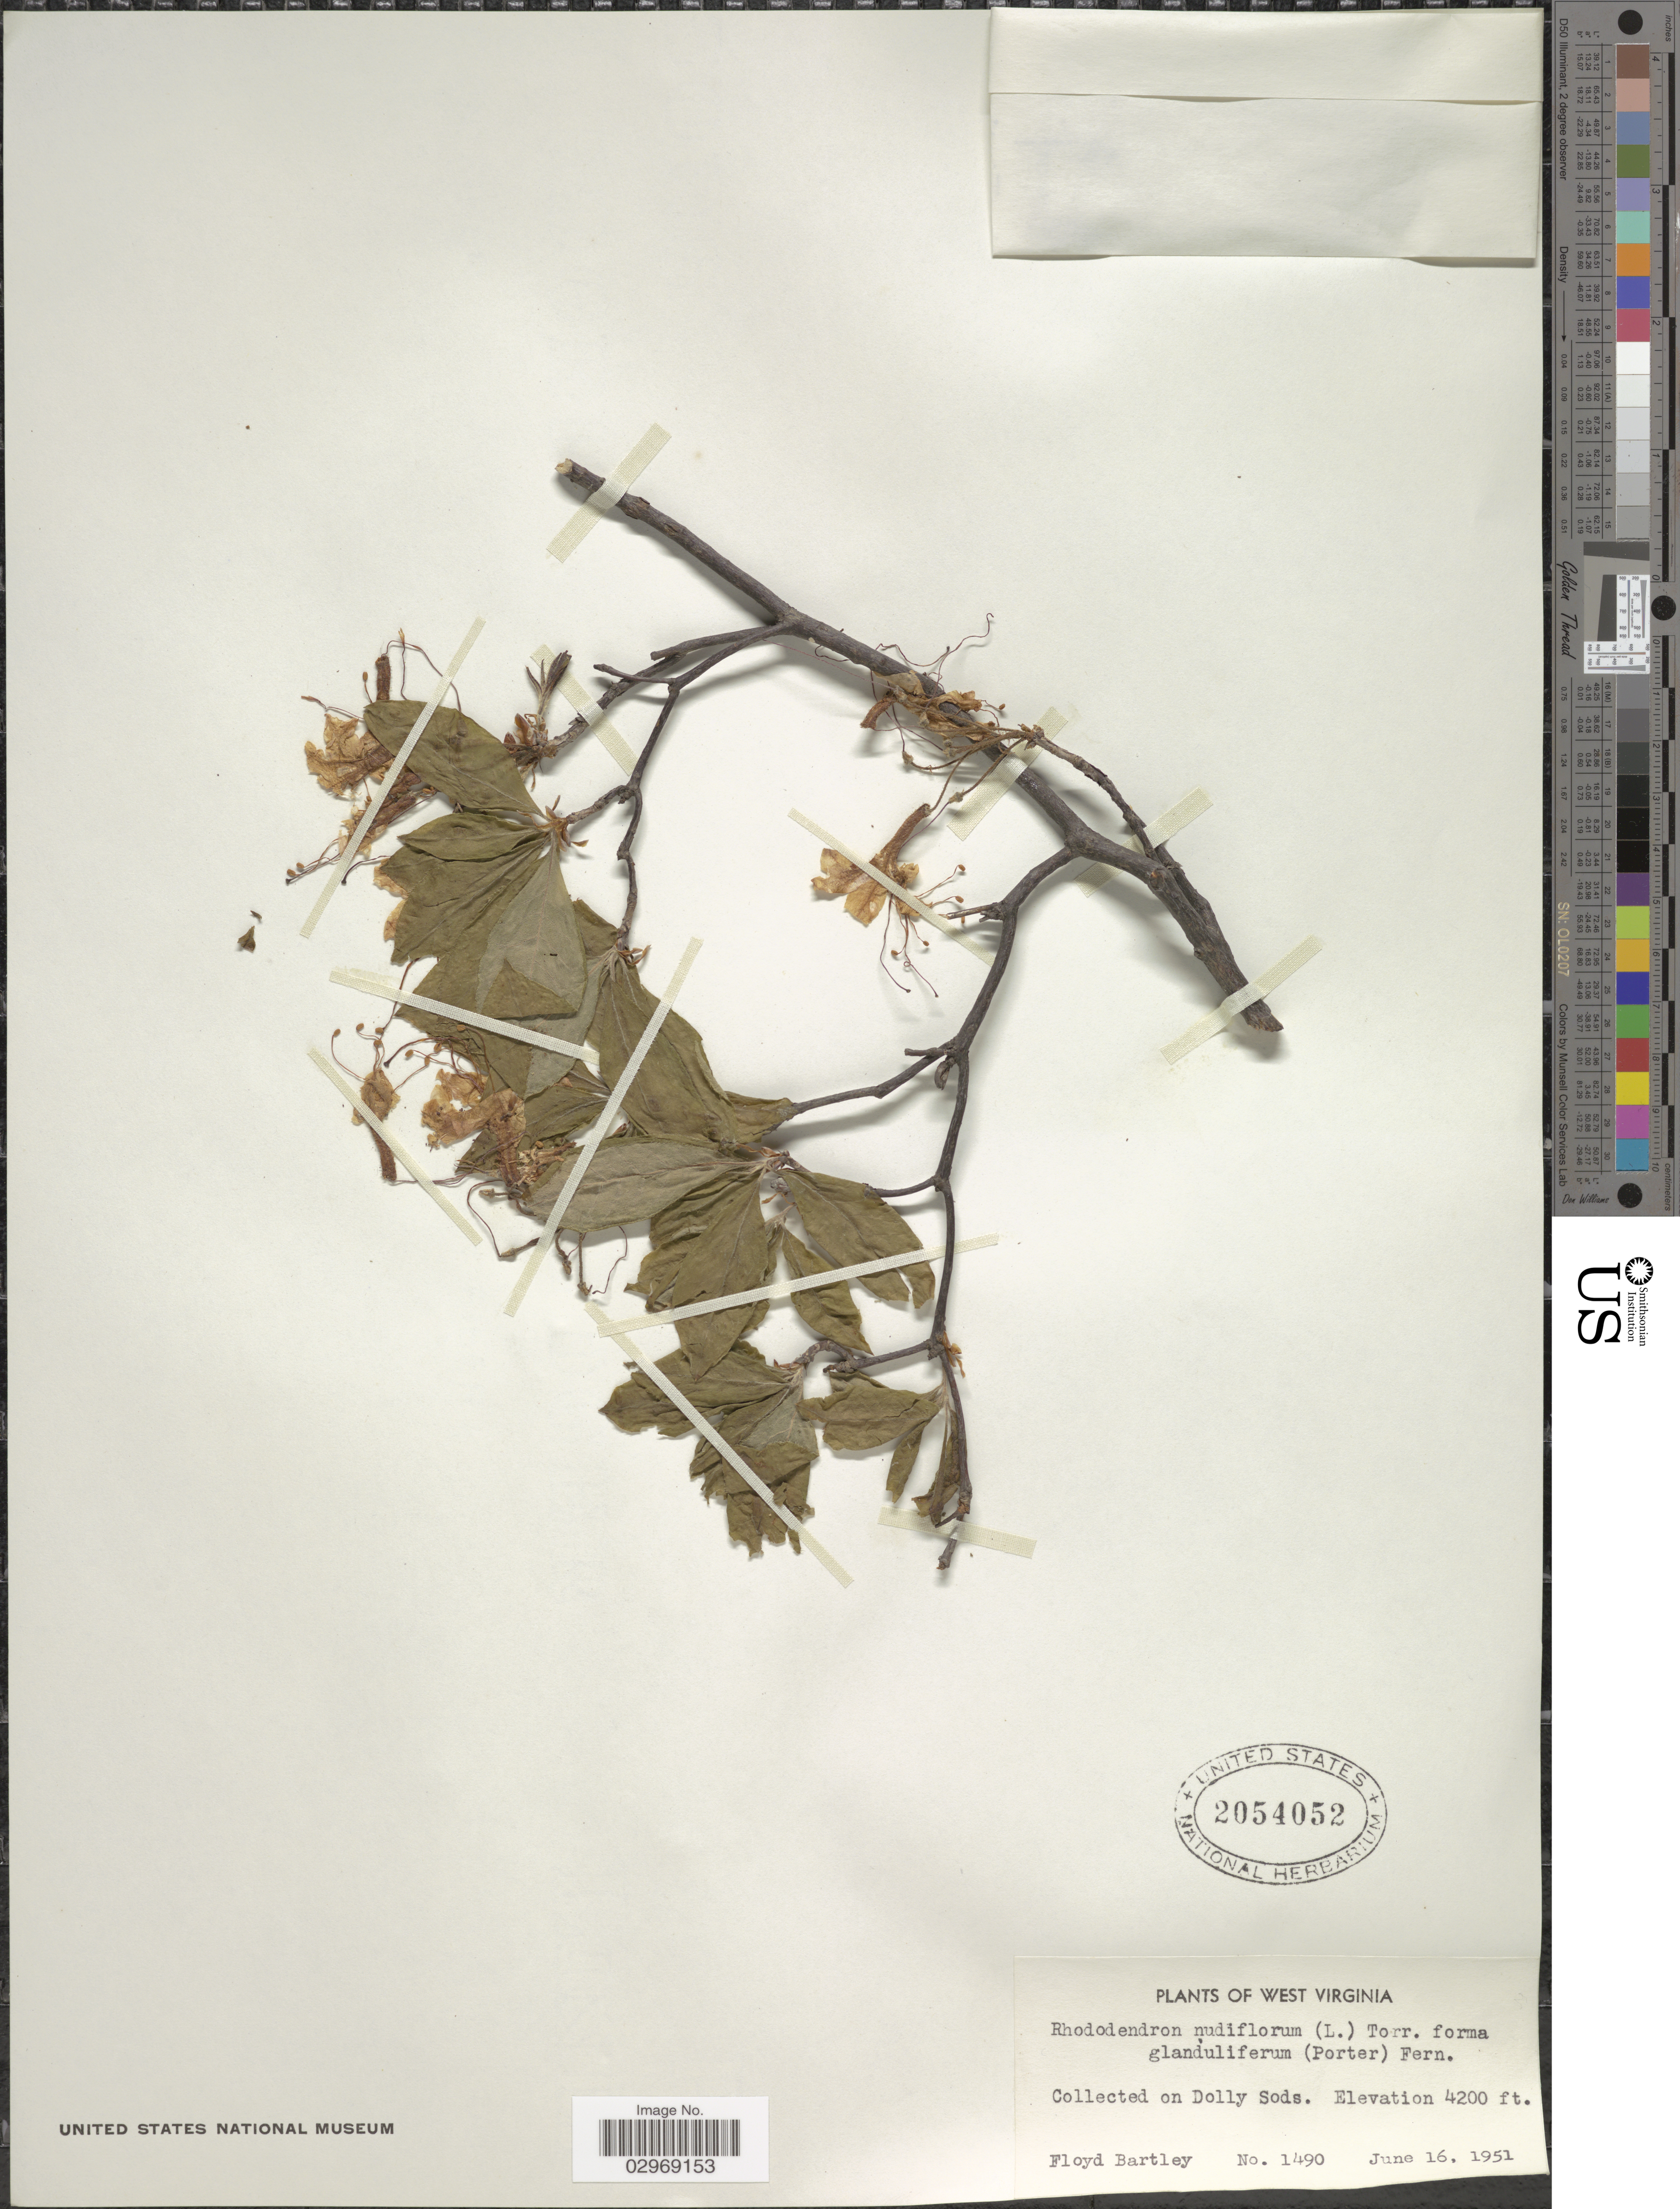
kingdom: Plantae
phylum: Tracheophyta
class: Magnoliopsida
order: Ericales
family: Ericaceae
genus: Rhododendron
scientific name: Rhododendron nudiflorum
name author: Torr.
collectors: F. Bartley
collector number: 1490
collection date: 1951-06-16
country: United States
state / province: West Virginia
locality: On Dolly Sods.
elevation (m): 1280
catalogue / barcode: US 2054052